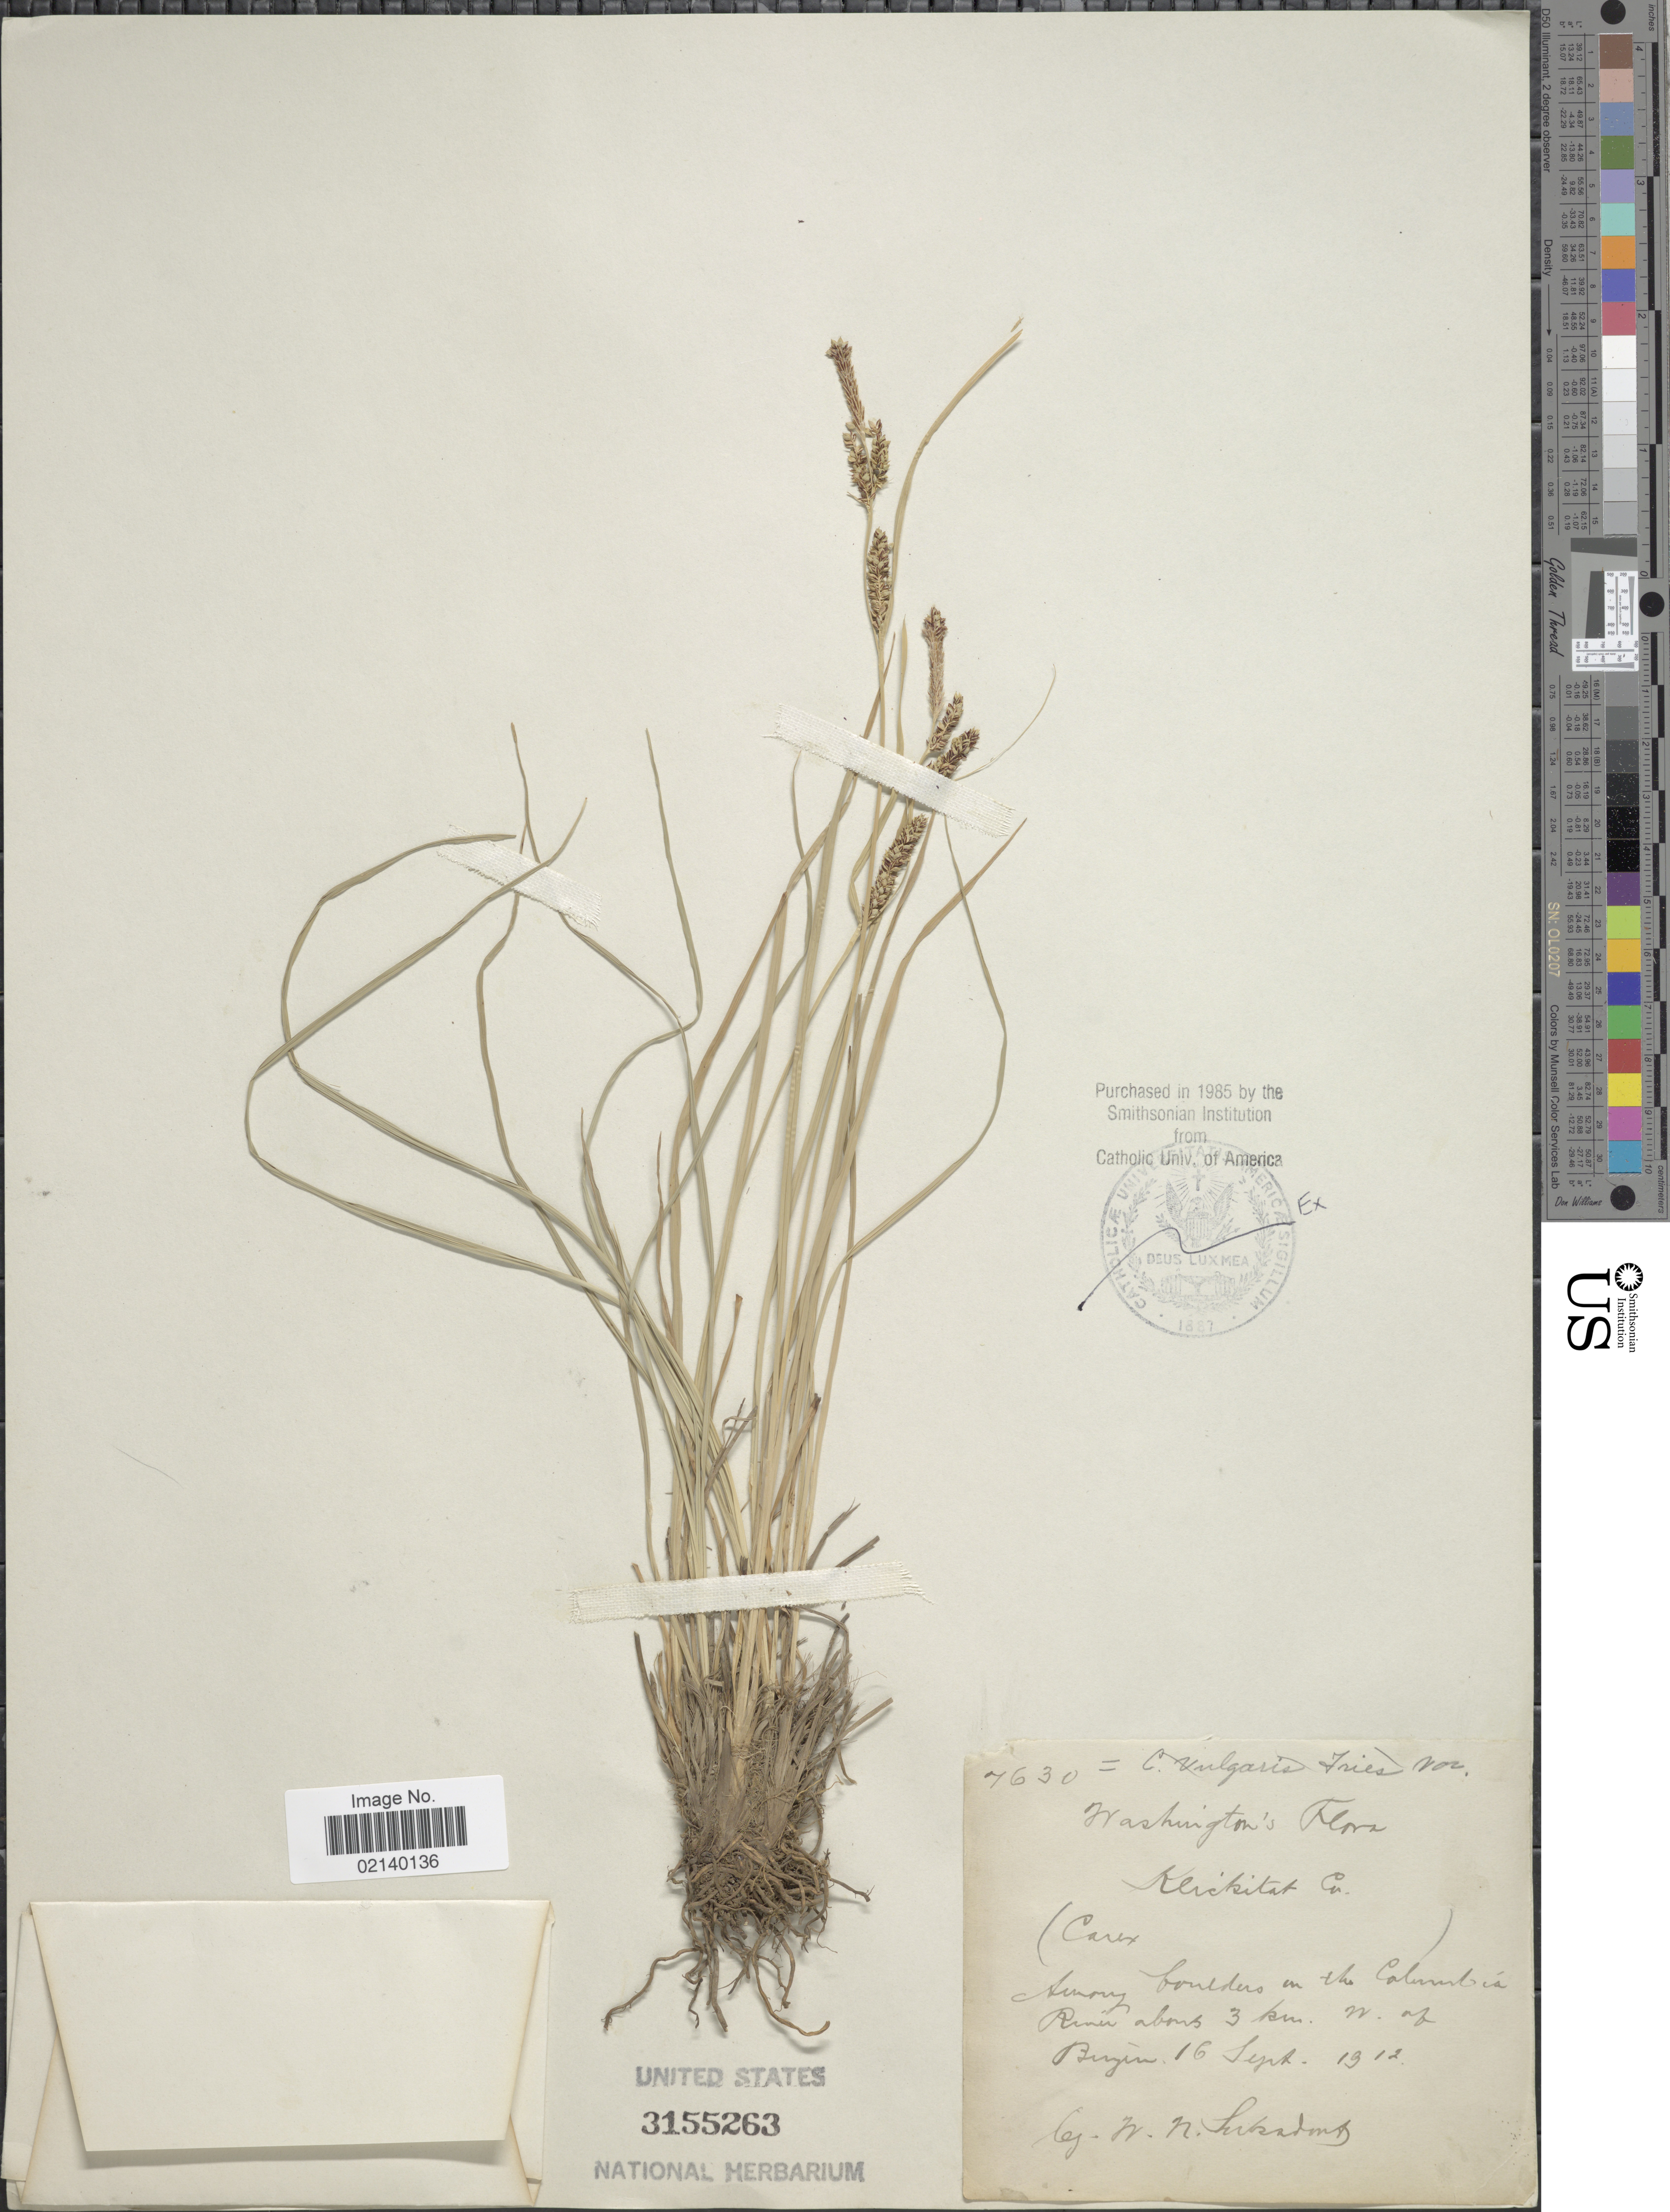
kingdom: Plantae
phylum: Tracheophyta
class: Liliopsida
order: Poales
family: Cyperaceae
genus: Carex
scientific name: Carex kelloggii var. kelloggii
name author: W. Boott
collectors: W. N. Suksdorf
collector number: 7630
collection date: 1912-09-16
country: United States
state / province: Washington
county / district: Klickitat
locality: Klickitat Co., among borders on the Columbia River about 3 km. N. of Bingen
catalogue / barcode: US 3155263